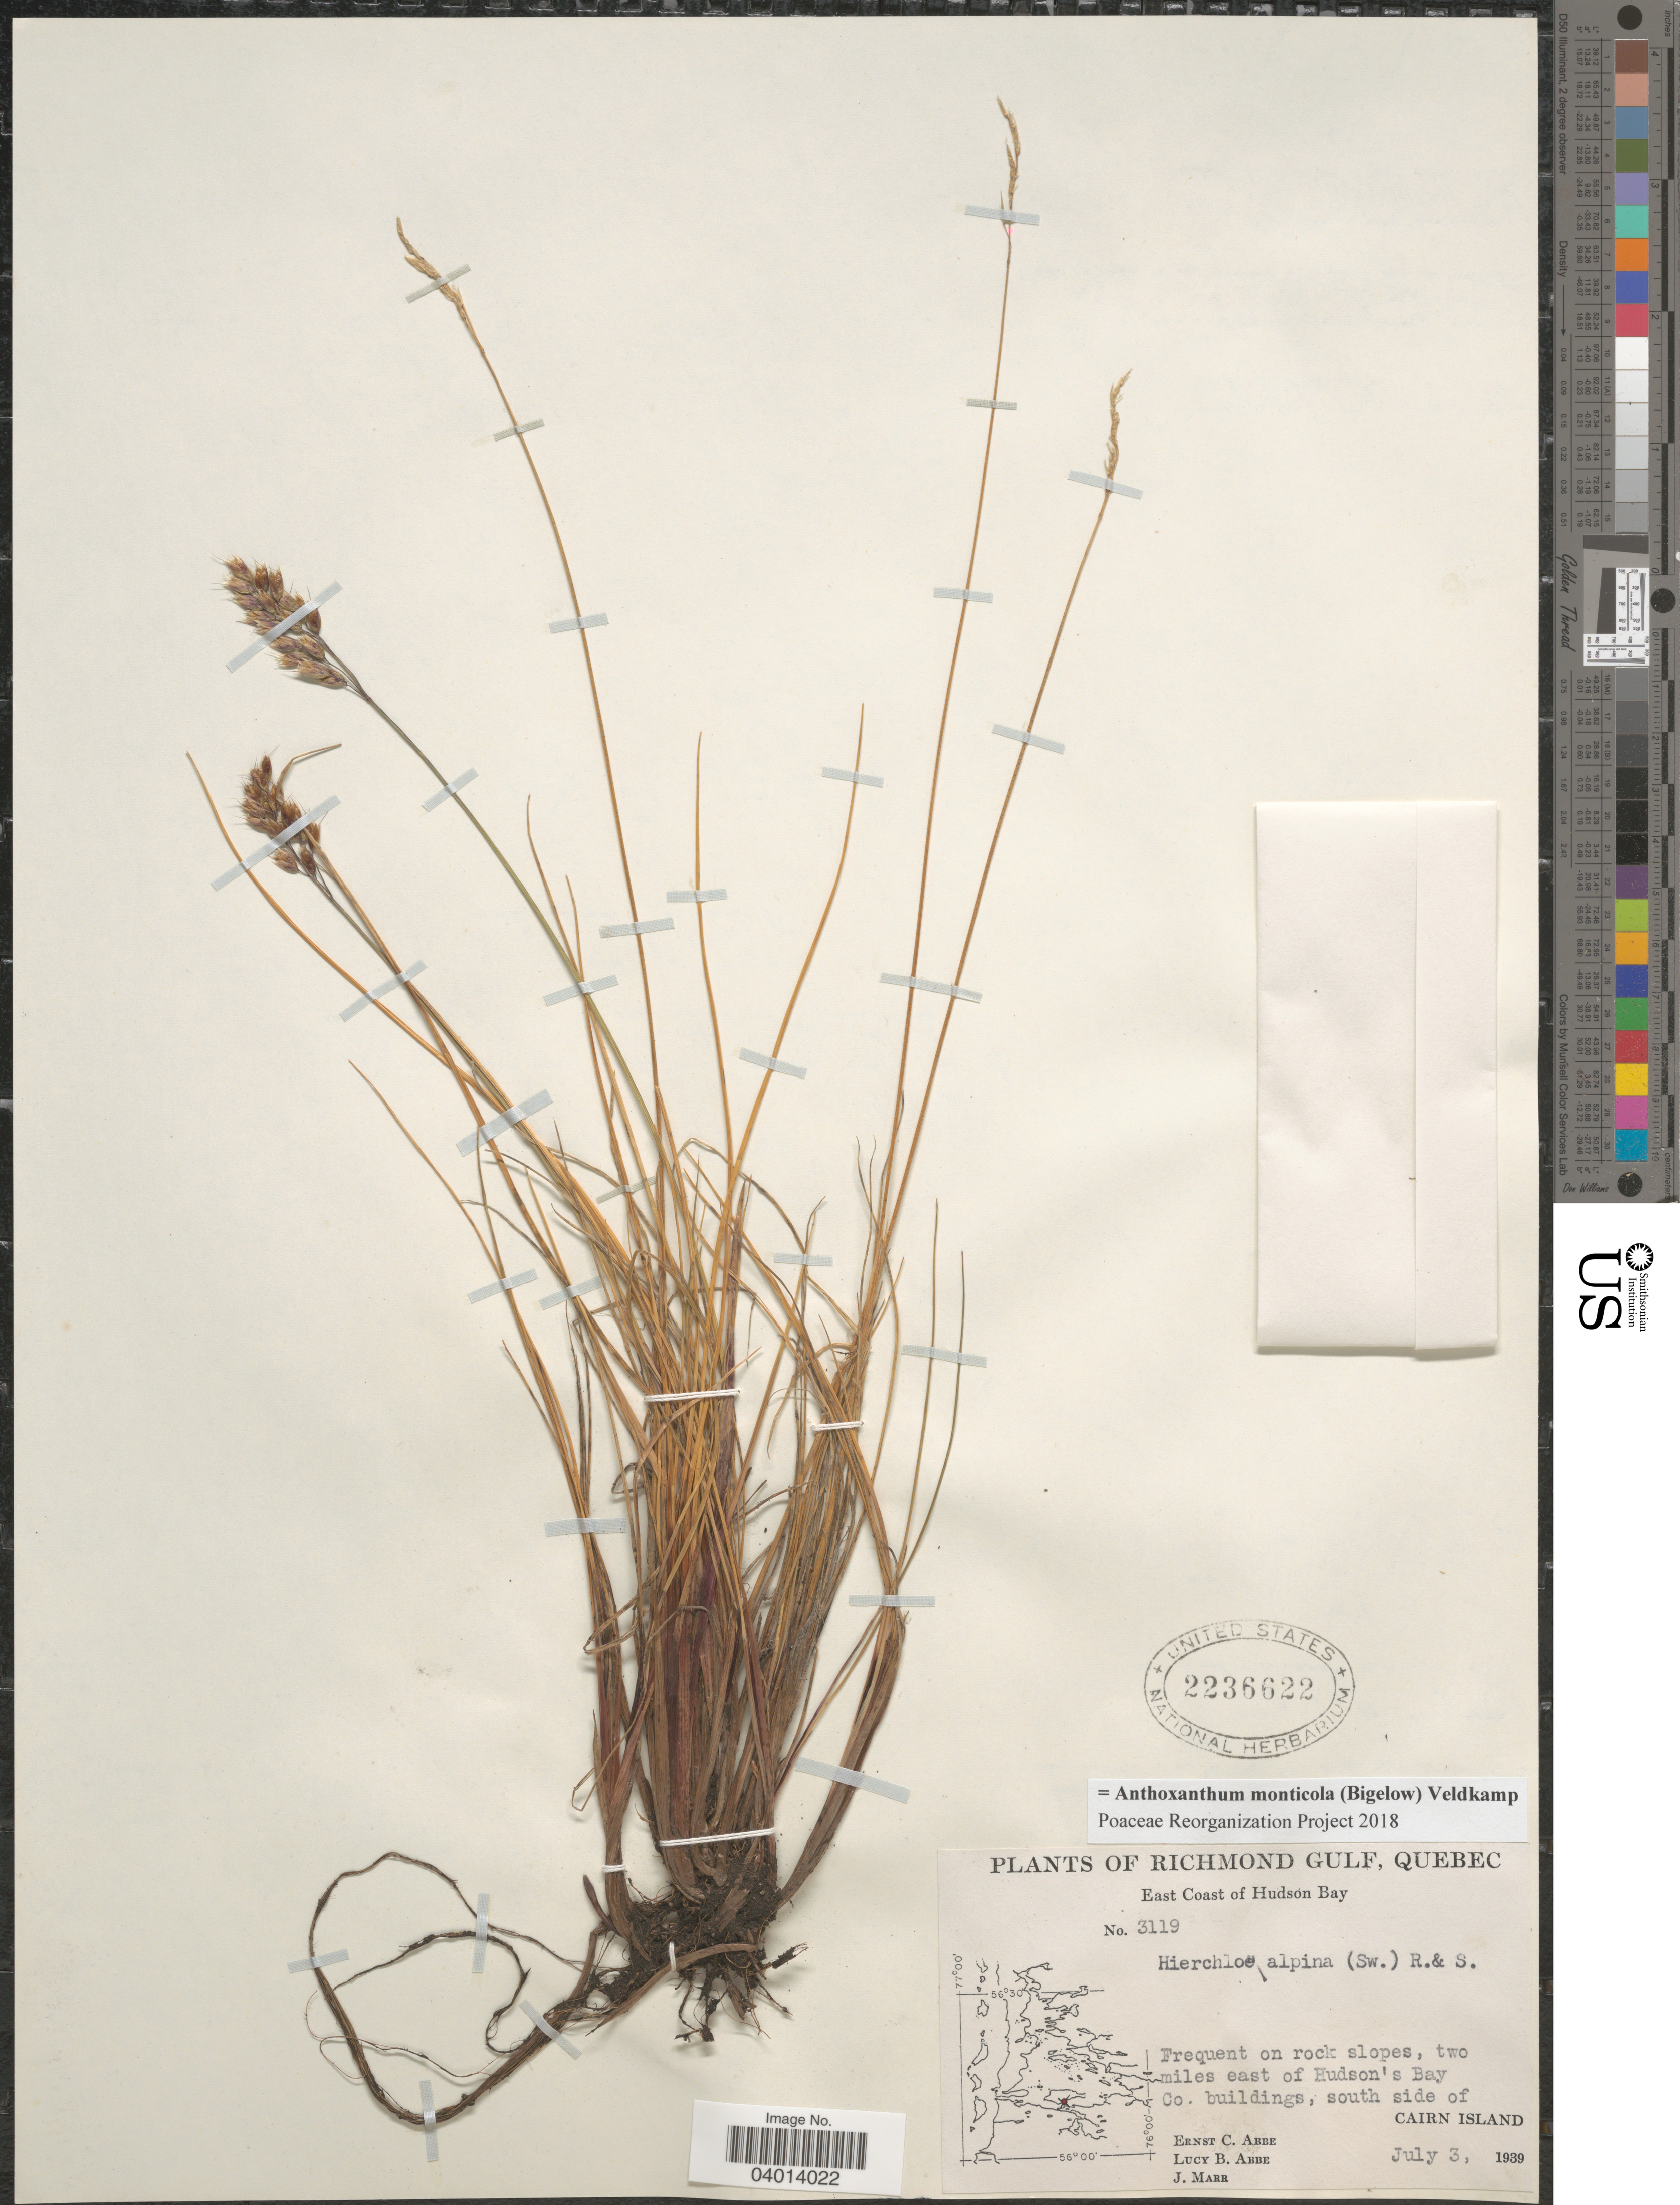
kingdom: Plantae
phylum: Tracheophyta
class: Liliopsida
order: Poales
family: Poaceae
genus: Anthoxanthum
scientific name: Anthoxanthum monticola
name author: (Bigelow) Veldkamp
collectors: E. C. Abbe, L. B. Abbe & J. Marr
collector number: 3119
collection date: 1939-07-03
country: Canada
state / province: Quebec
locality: Richmond Gulf. East Coast of Hudson Bay. On rock slopes, two miles east of Hudson's Bay Co. buildings, south side of Cairn Island.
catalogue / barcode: US 2236622